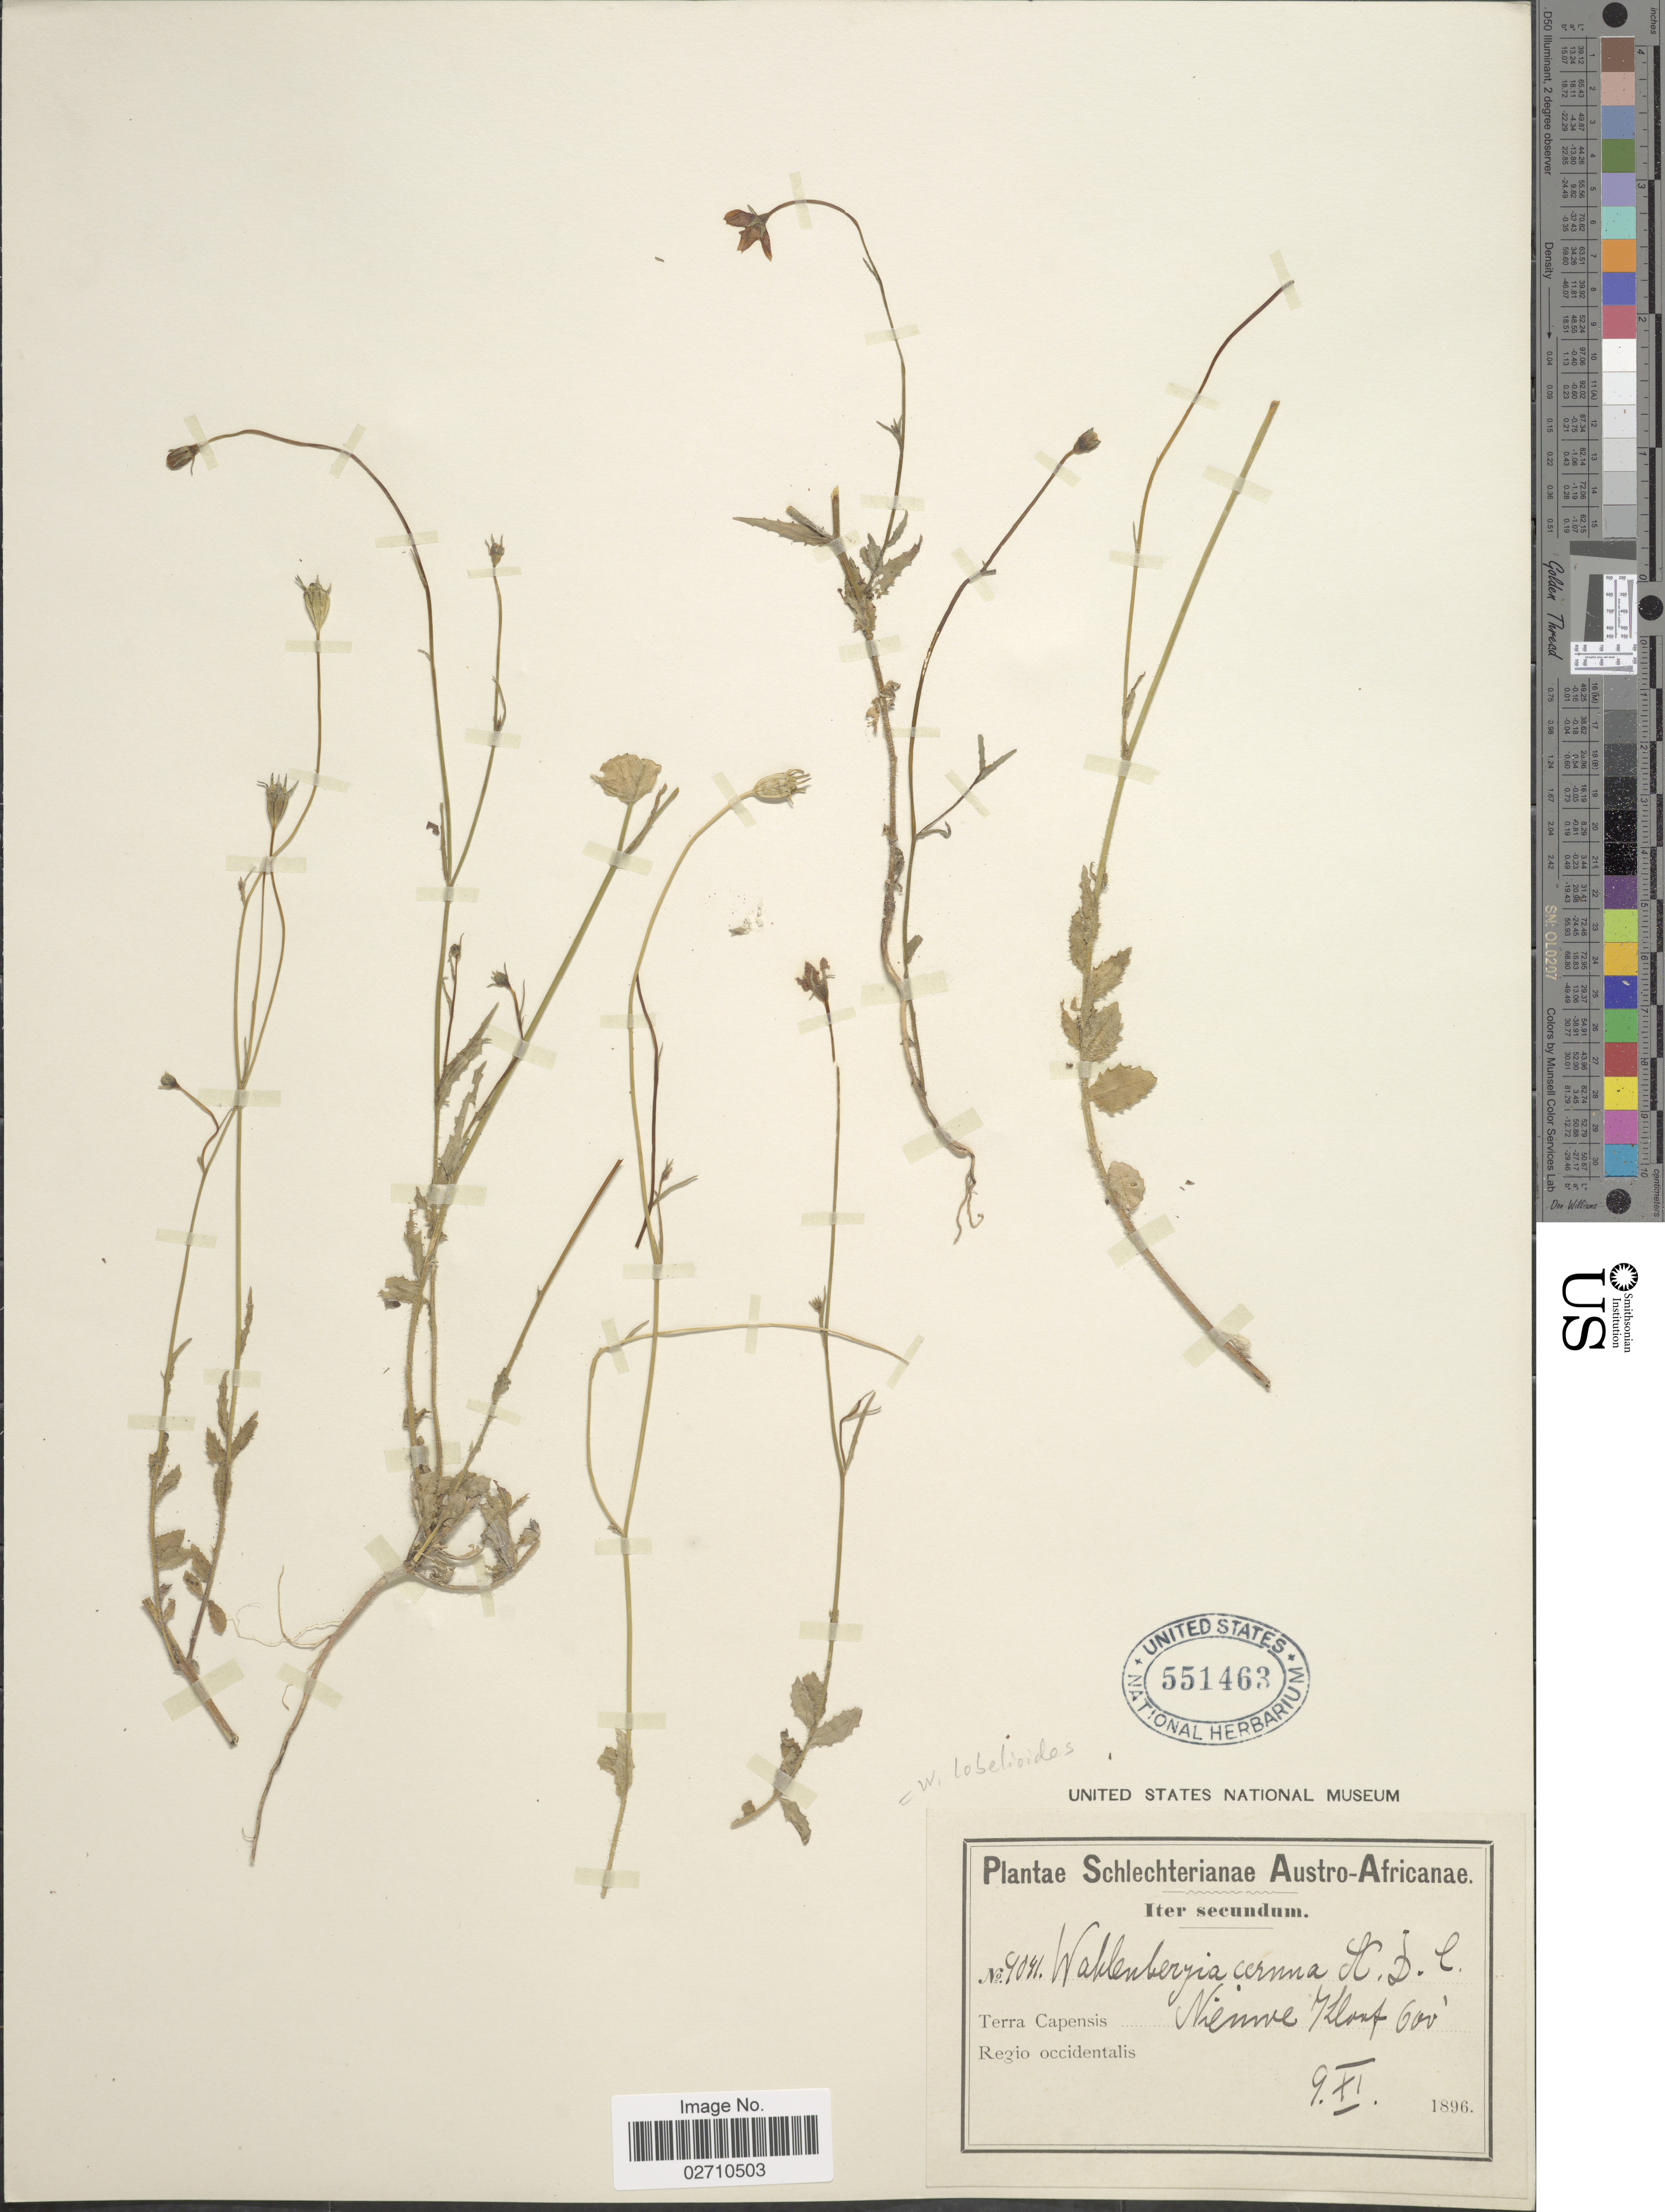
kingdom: Plantae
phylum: Tracheophyta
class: Magnoliopsida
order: Asterales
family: Campanulaceae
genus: Wahlenbergia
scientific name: Wahlenbergia lobelioides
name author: (L. f.) Link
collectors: Schlechter, --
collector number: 9041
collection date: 1896-11-09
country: South Africa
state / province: Eastern Cape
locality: Austro-Africanae. Terra Capensis. Nieuwe Kloof. Regio occidentalis.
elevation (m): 183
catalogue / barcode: US 551463